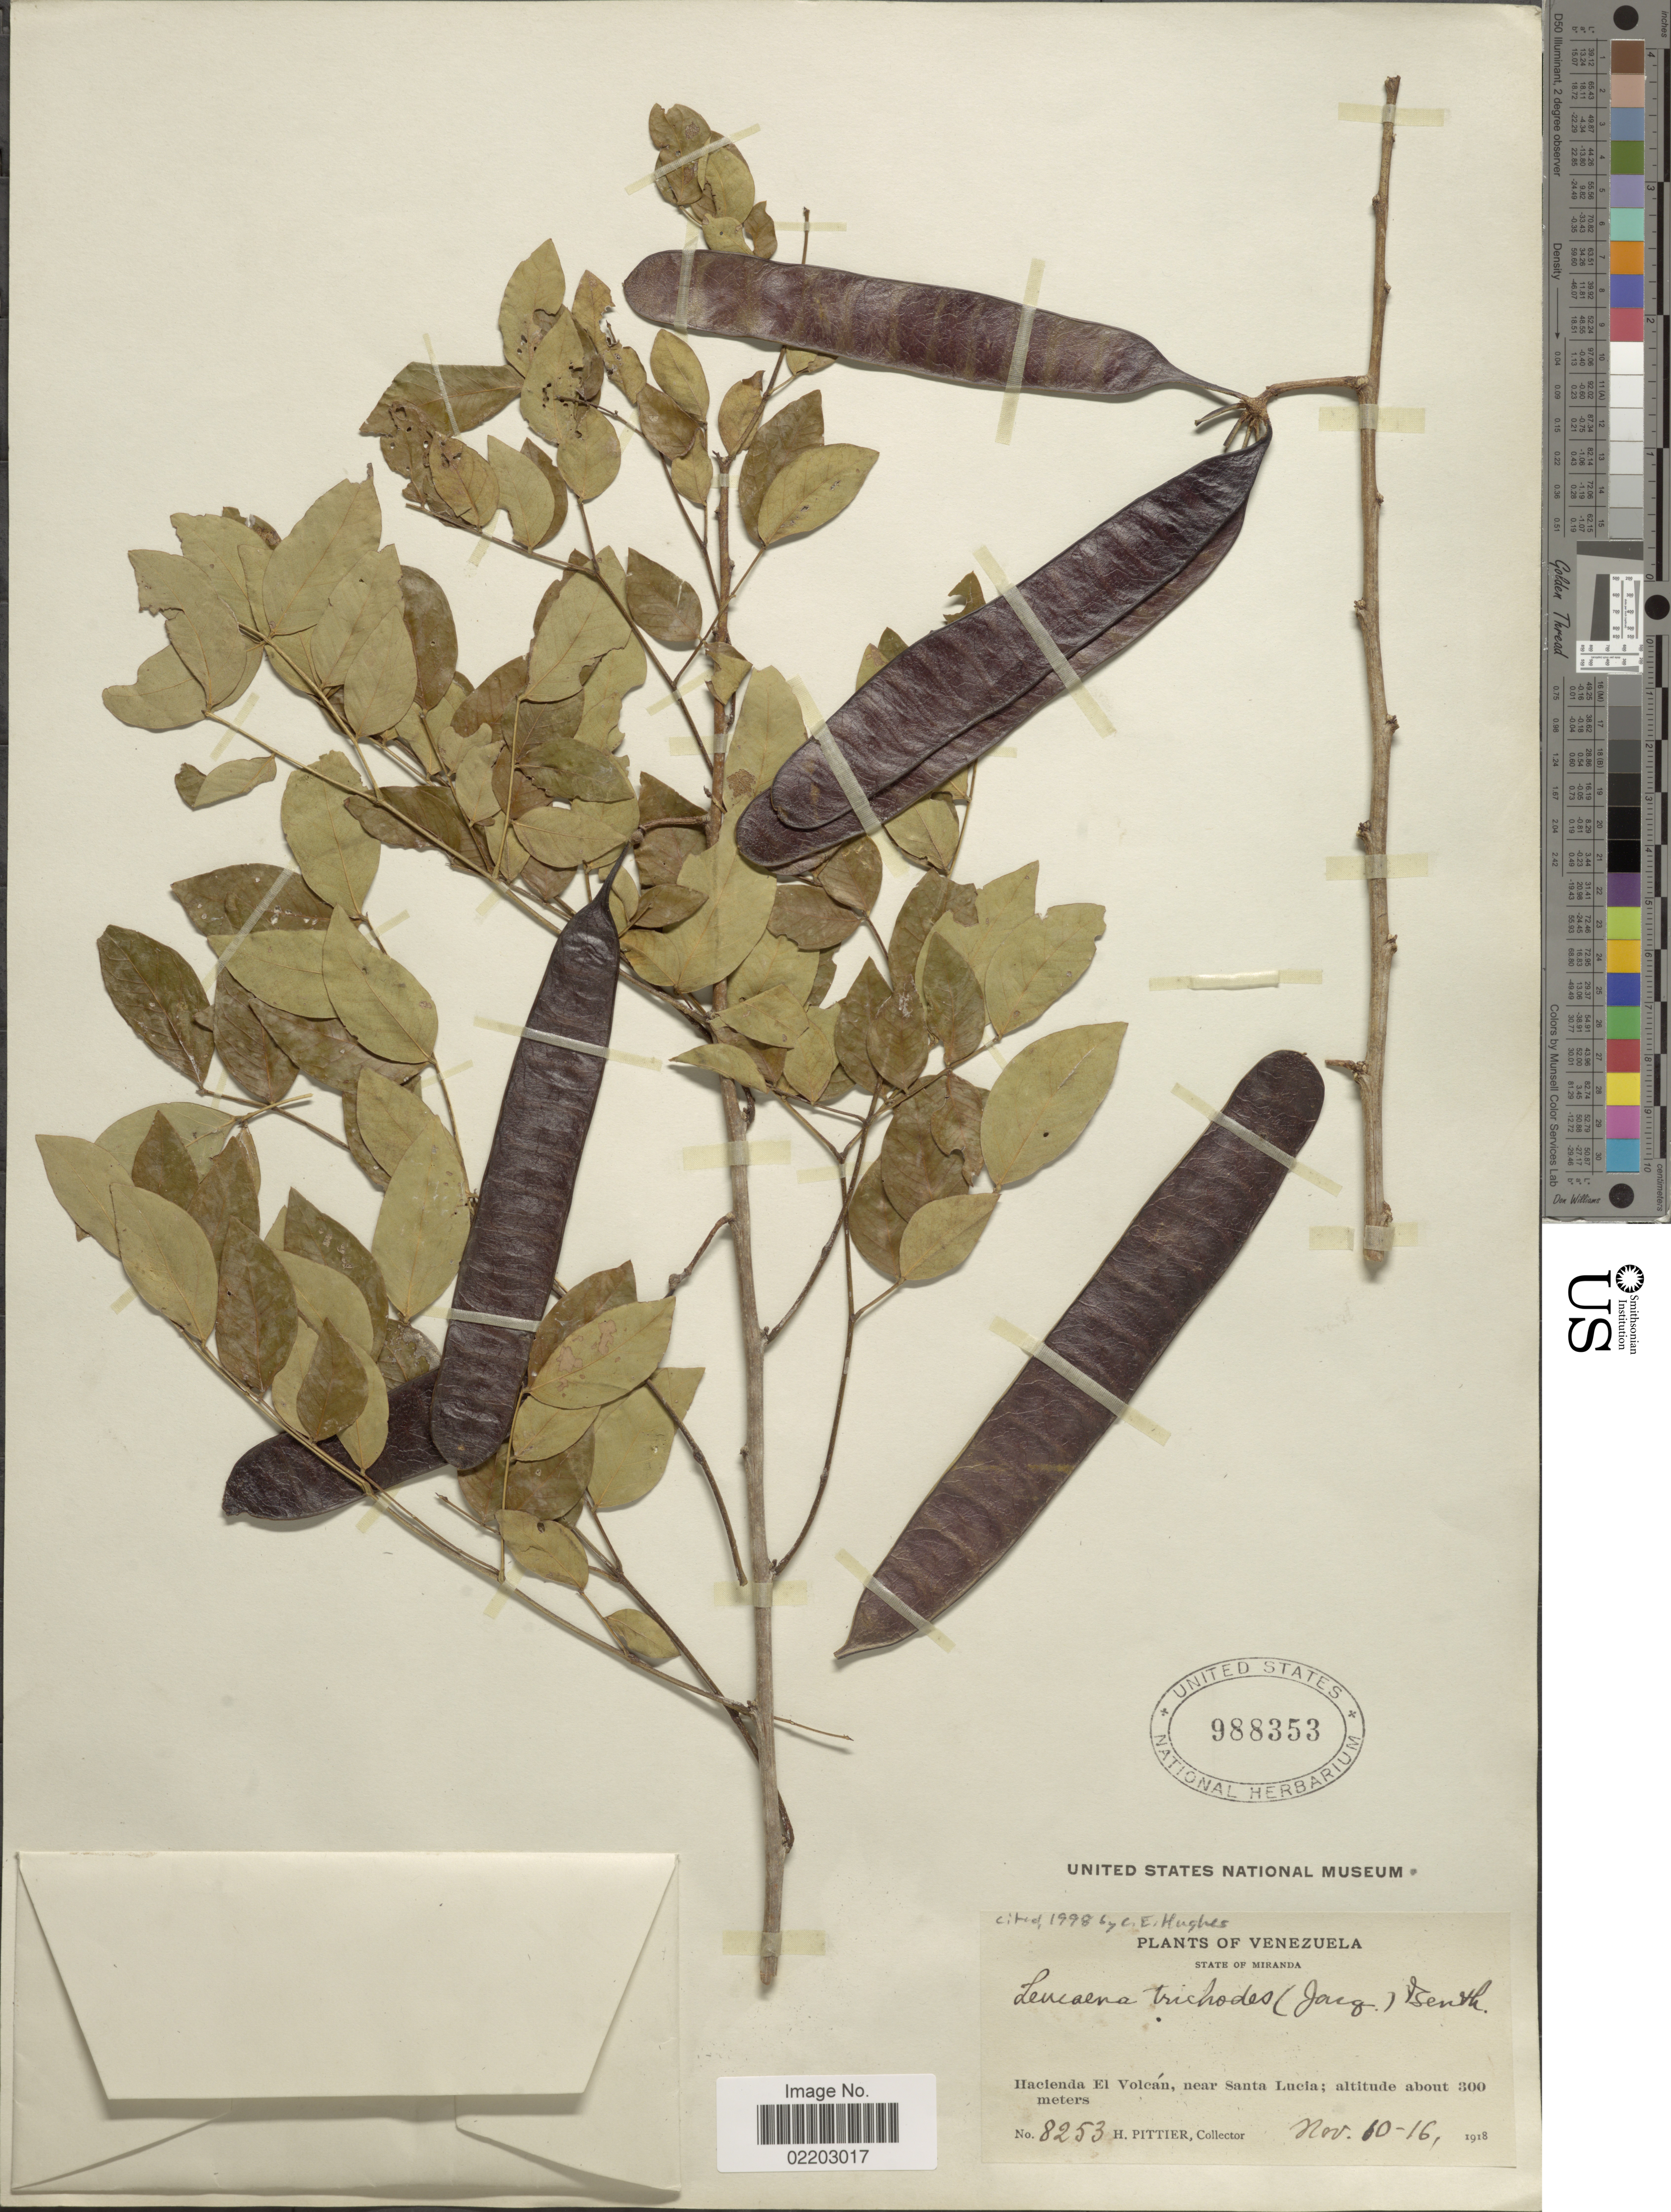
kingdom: Plantae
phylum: Tracheophyta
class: Magnoliopsida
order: Fabales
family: Fabaceae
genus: Leucaena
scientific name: Leucaena trichodes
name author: (Jacq.) Benth.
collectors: H. F. Pittier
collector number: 8253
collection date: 1918-11-10/1918-11-16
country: Venezuela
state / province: Miranda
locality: State of Miranda. Hacienda El Volcan, near Santa Lucia.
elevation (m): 300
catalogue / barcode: US 988353